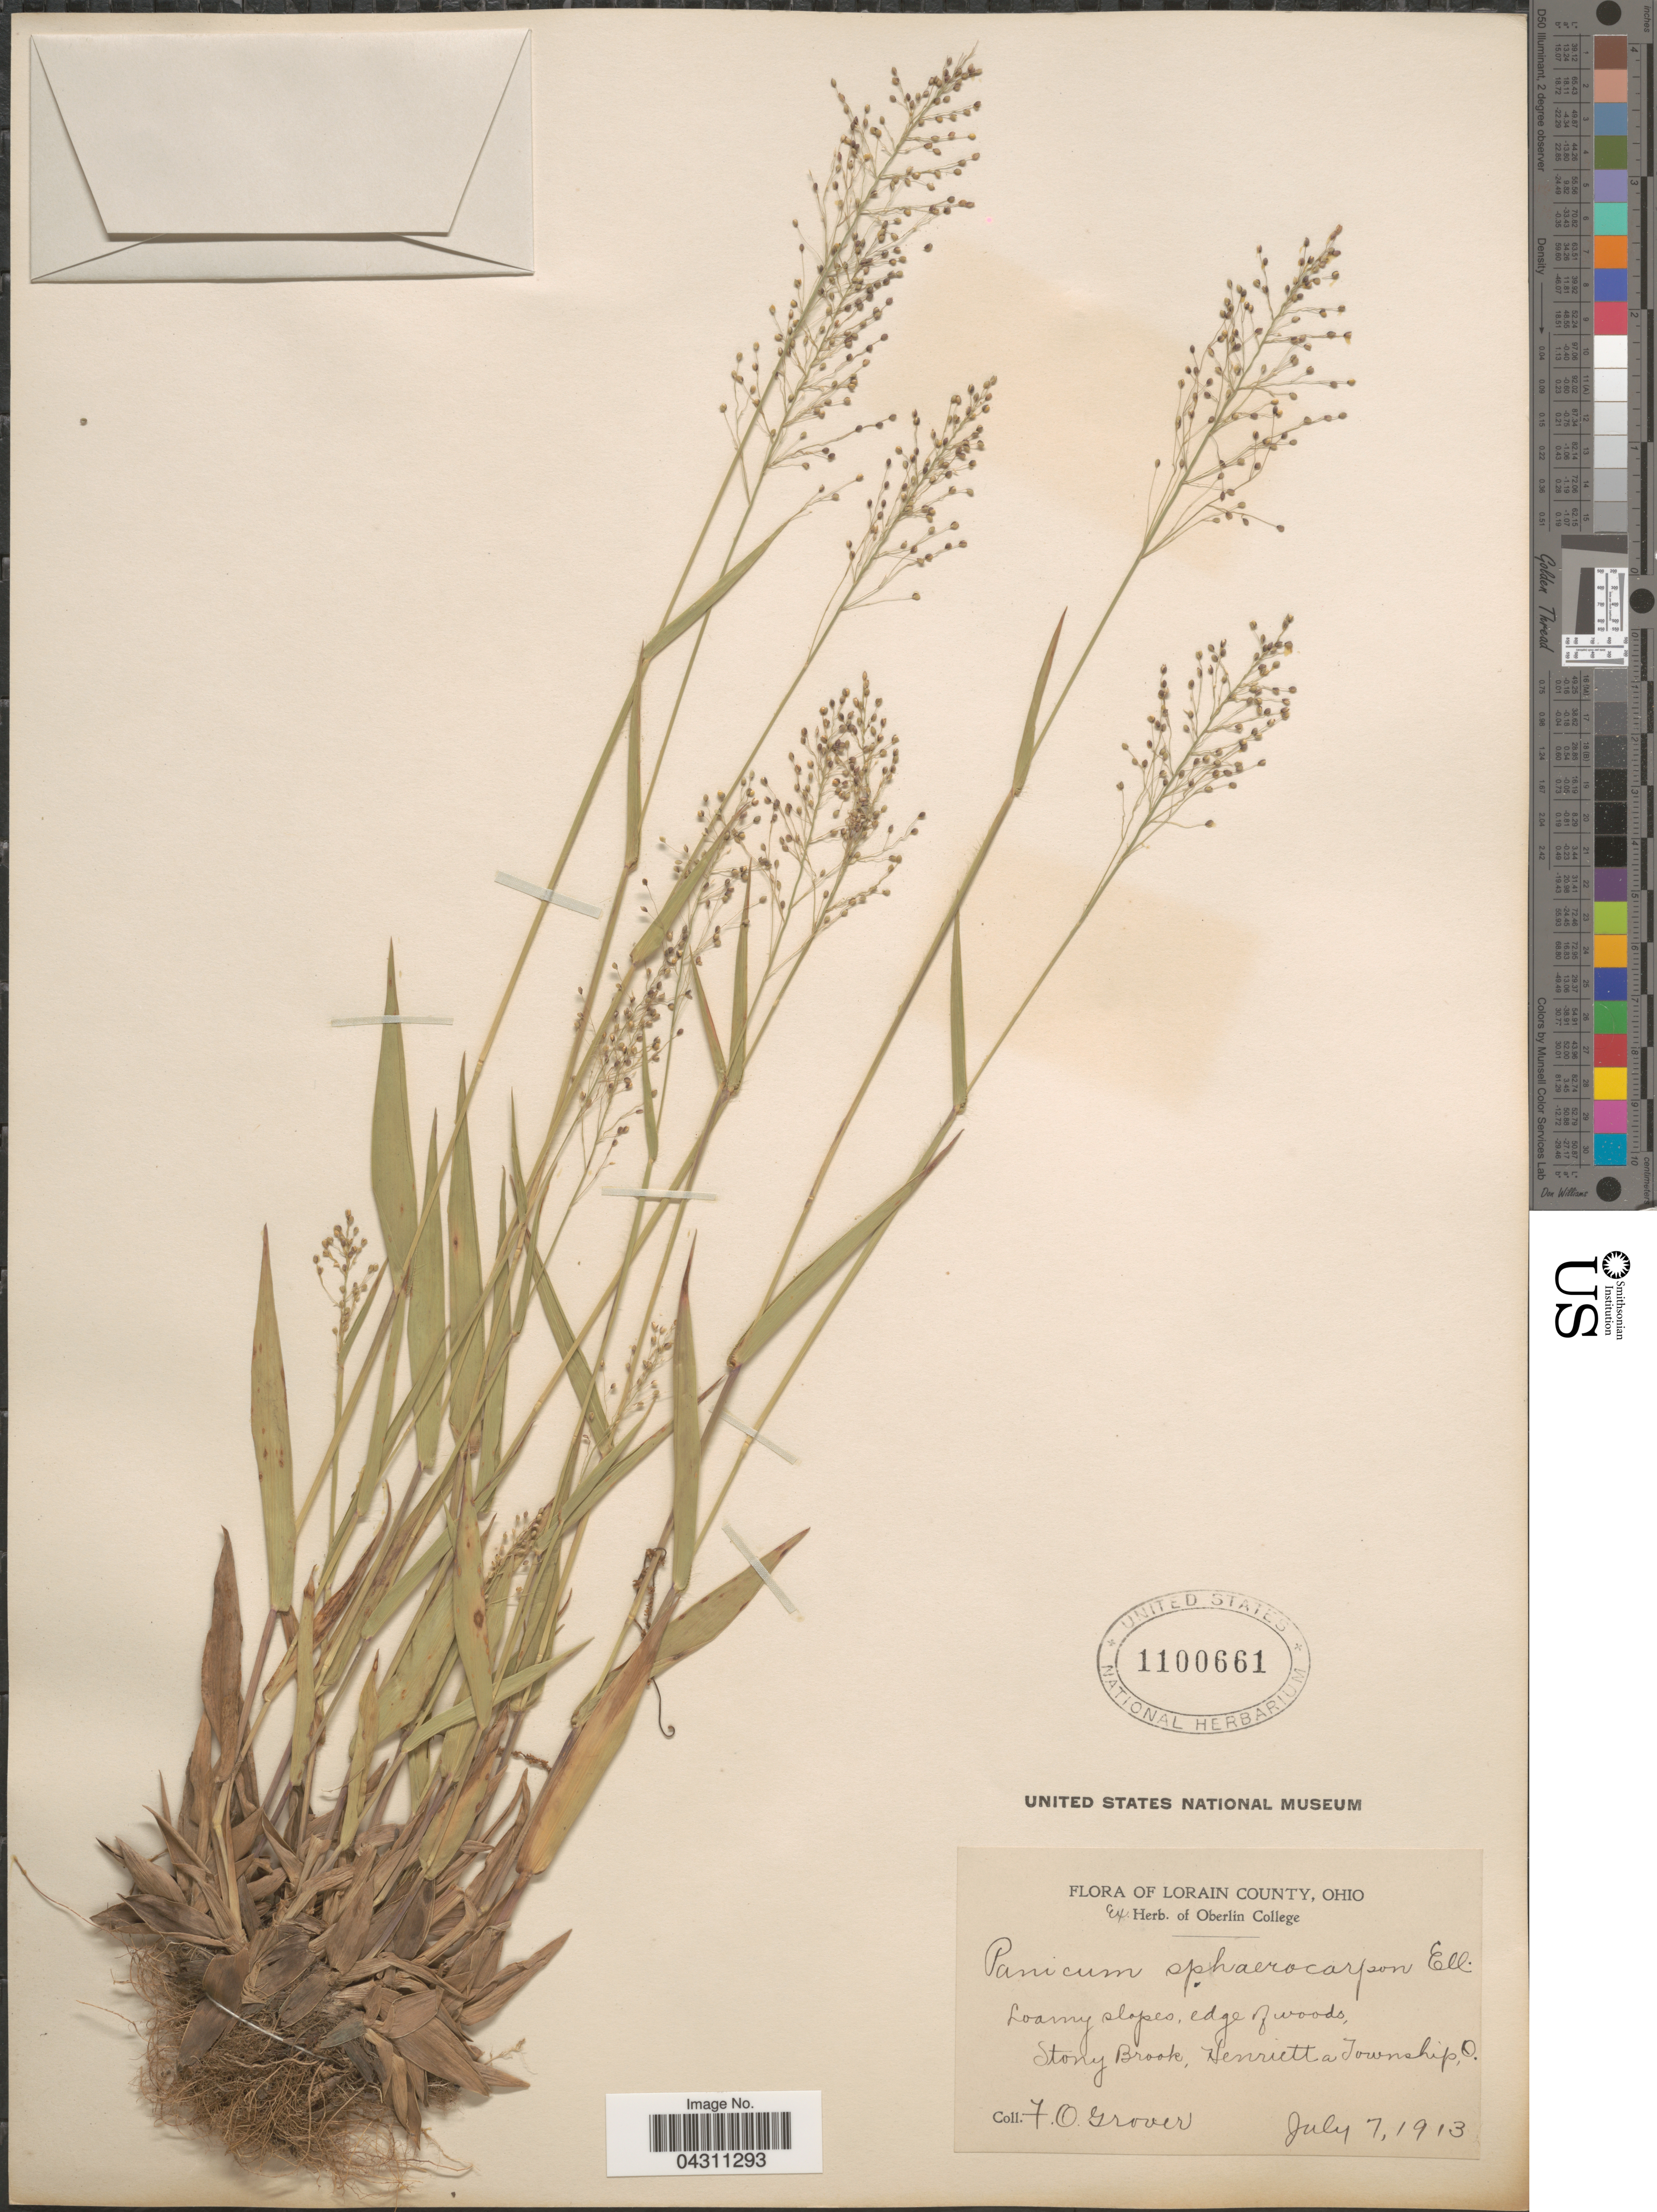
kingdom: Plantae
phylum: Tracheophyta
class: Liliopsida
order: Poales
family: Poaceae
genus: Dichanthelium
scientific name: Dichanthelium sphaerocarpon var. sphaerocarpon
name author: (Elliott) Gould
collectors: F. Grover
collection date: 1913-07-07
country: United States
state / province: Ohio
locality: Lorain County. Loamy slopes, edge of woods, Stony Brook, Henrietta Township.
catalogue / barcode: US 1100661